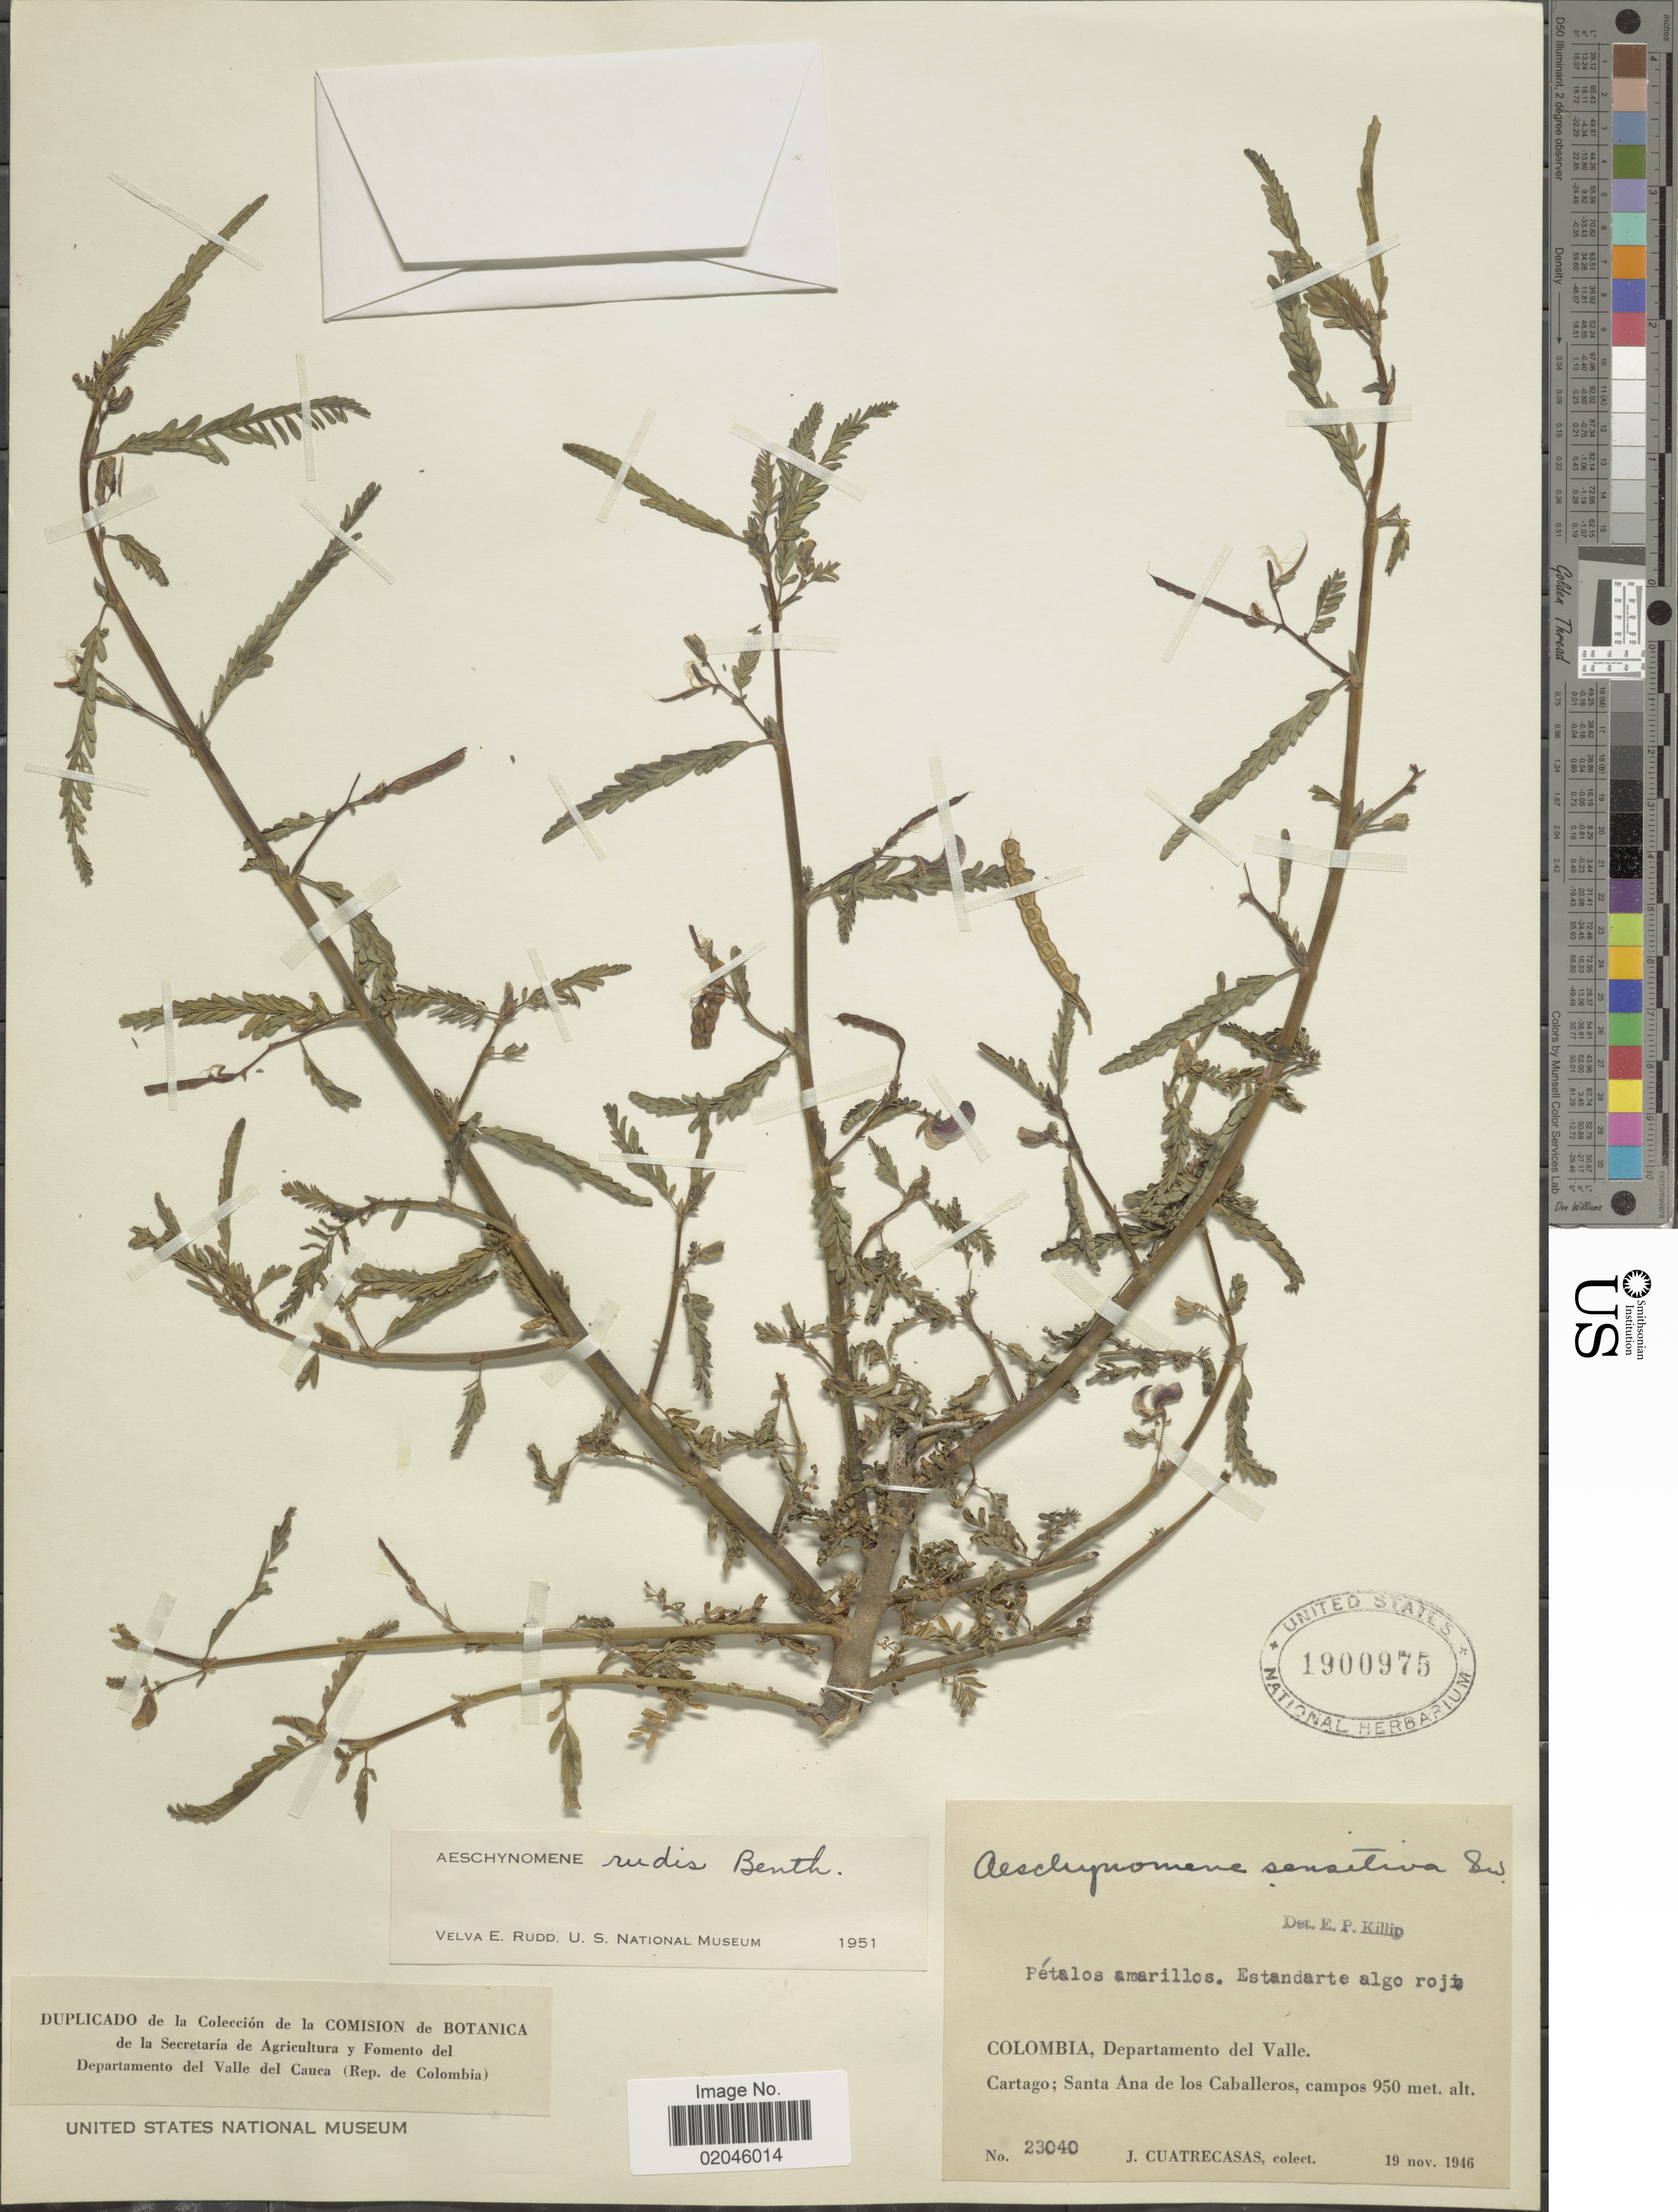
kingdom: Plantae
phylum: Tracheophyta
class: Magnoliopsida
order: Fabales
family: Fabaceae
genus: Aeschynomene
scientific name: Aeschynomene rudis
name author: Benth.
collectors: J. Cuatrecasas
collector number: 23040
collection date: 1946-11-19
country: Colombia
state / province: Valle del Cauca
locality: Departamento del Valle. Cartago; Santa Ana de los Caballeros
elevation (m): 950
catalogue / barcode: US 1900975